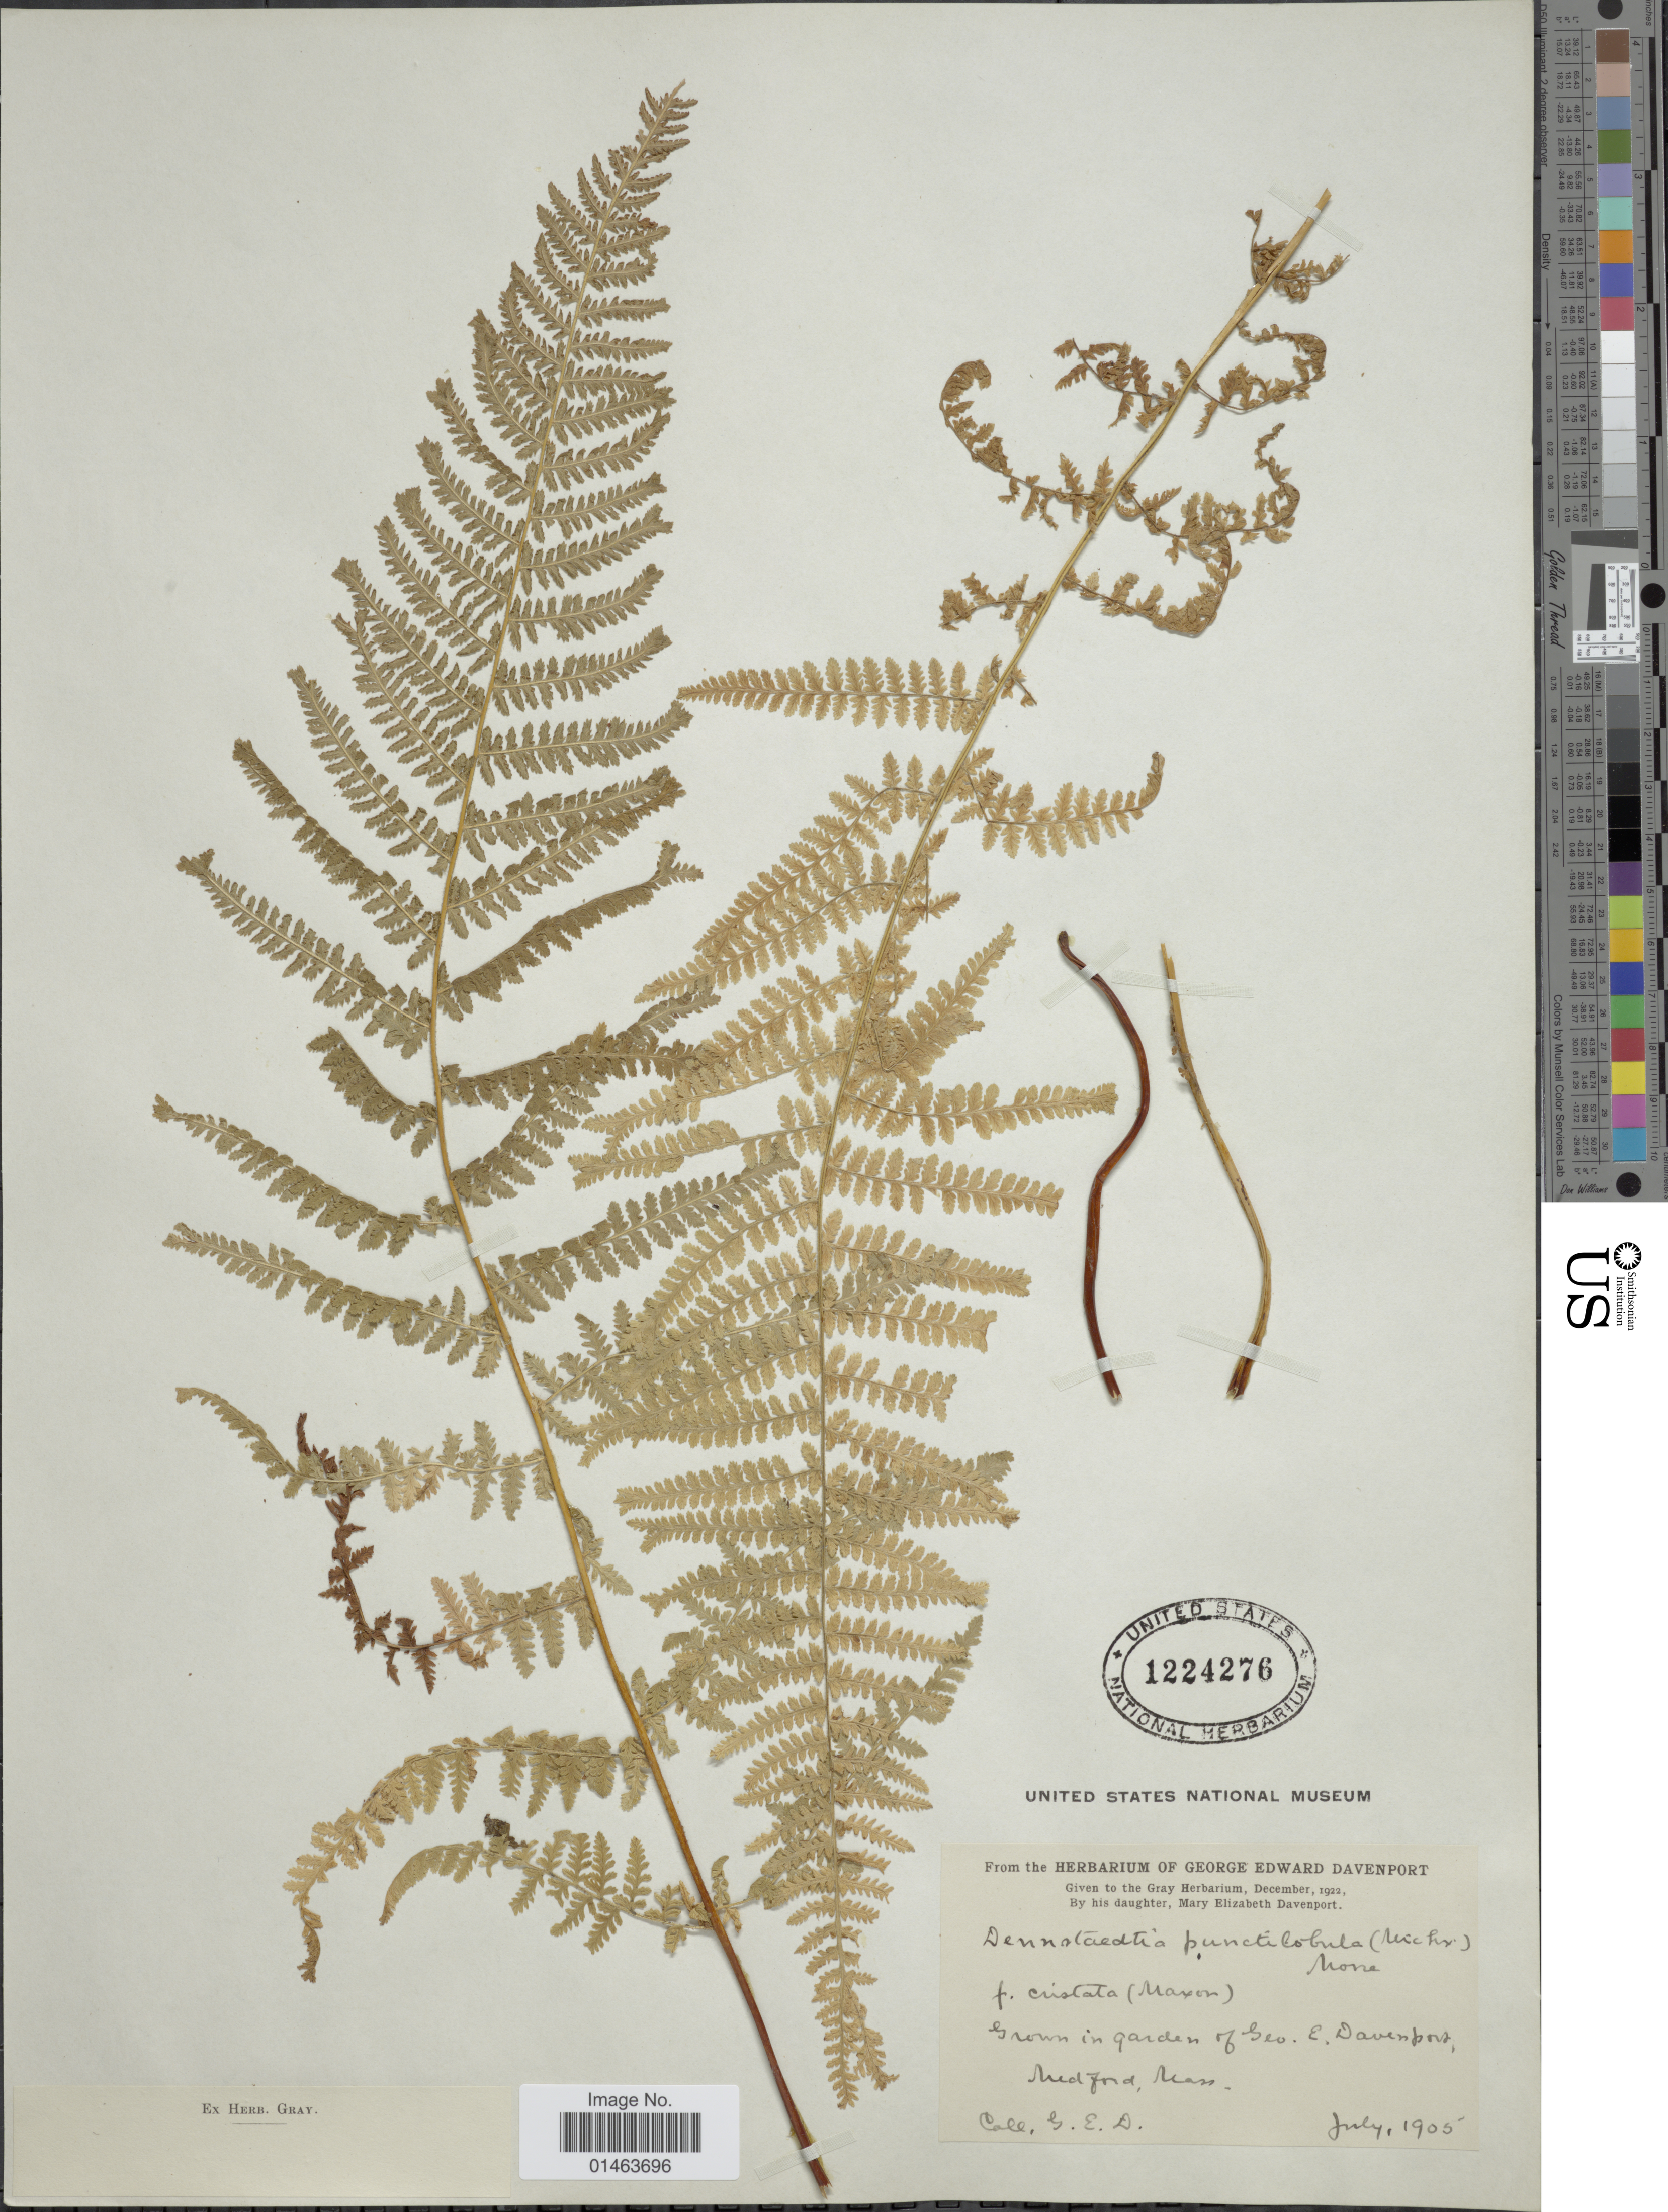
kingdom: Plantae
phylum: Tracheophyta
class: Polypodiopsida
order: Polypodiales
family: Dennstaedtiaceae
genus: Dennstaedtia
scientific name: Dennstaedtia punctilobula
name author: (Michx.) T. Moore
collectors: G. E. Davenport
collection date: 1905-07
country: United States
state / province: Massachusetts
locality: In garden of Geo. E. Davenport, Medford, Mass.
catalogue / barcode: US 1224276